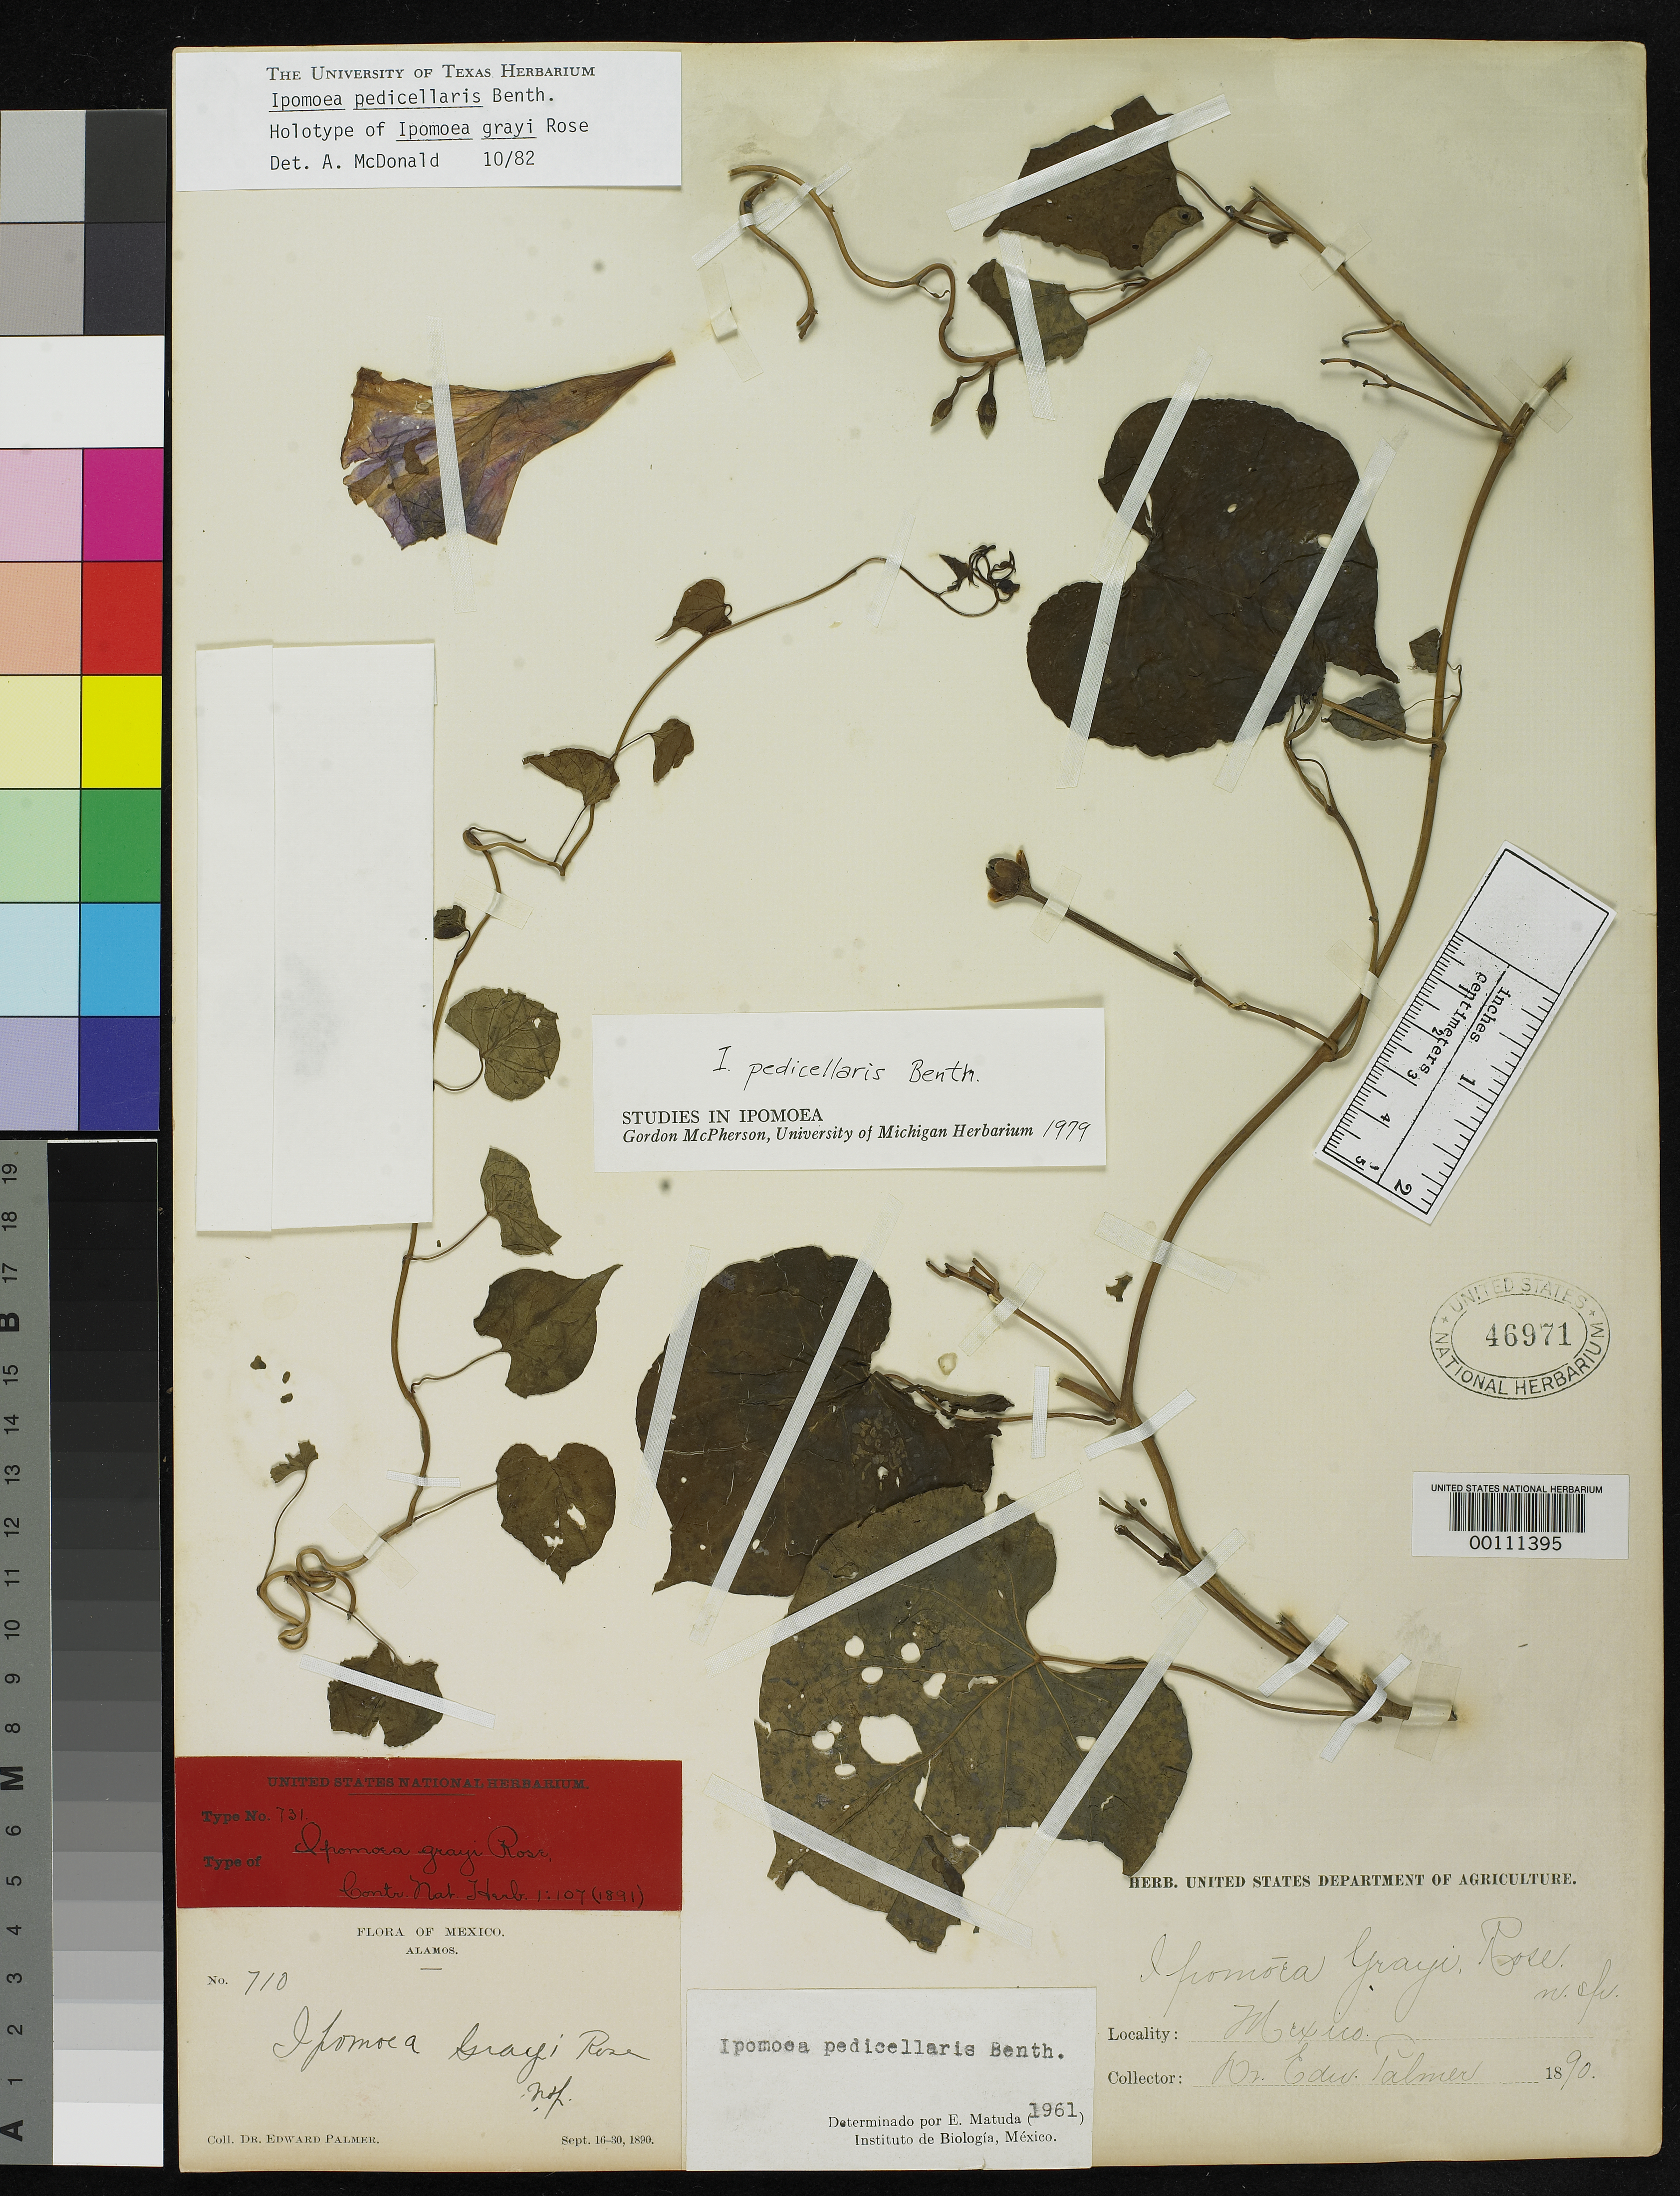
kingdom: Plantae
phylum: Tracheophyta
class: Magnoliopsida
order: Solanales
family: Convolvulaceae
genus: Ipomoea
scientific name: Ipomoea grayi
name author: Rose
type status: Lectotype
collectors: E. Palmer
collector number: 710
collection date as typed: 16 Sep 1890 to 30 Sep 1890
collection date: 1890-09-16/1890-09-30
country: Mexico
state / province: Sonora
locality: Alamos.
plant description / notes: Other syntype, Palmer 102, is cited by D.F. Austin (1997) at US and to be expected here, but not found (Aug. 2008).; Annotated as holotype by A. McDonald (1982). Collection is one of two cited in protologue; Austin (1997) cites lectotypification by G. McPherson in unpublished thesis with lectotype at US but does not indicate which of 3 US sheets is the lectotype.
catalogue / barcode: US 46971